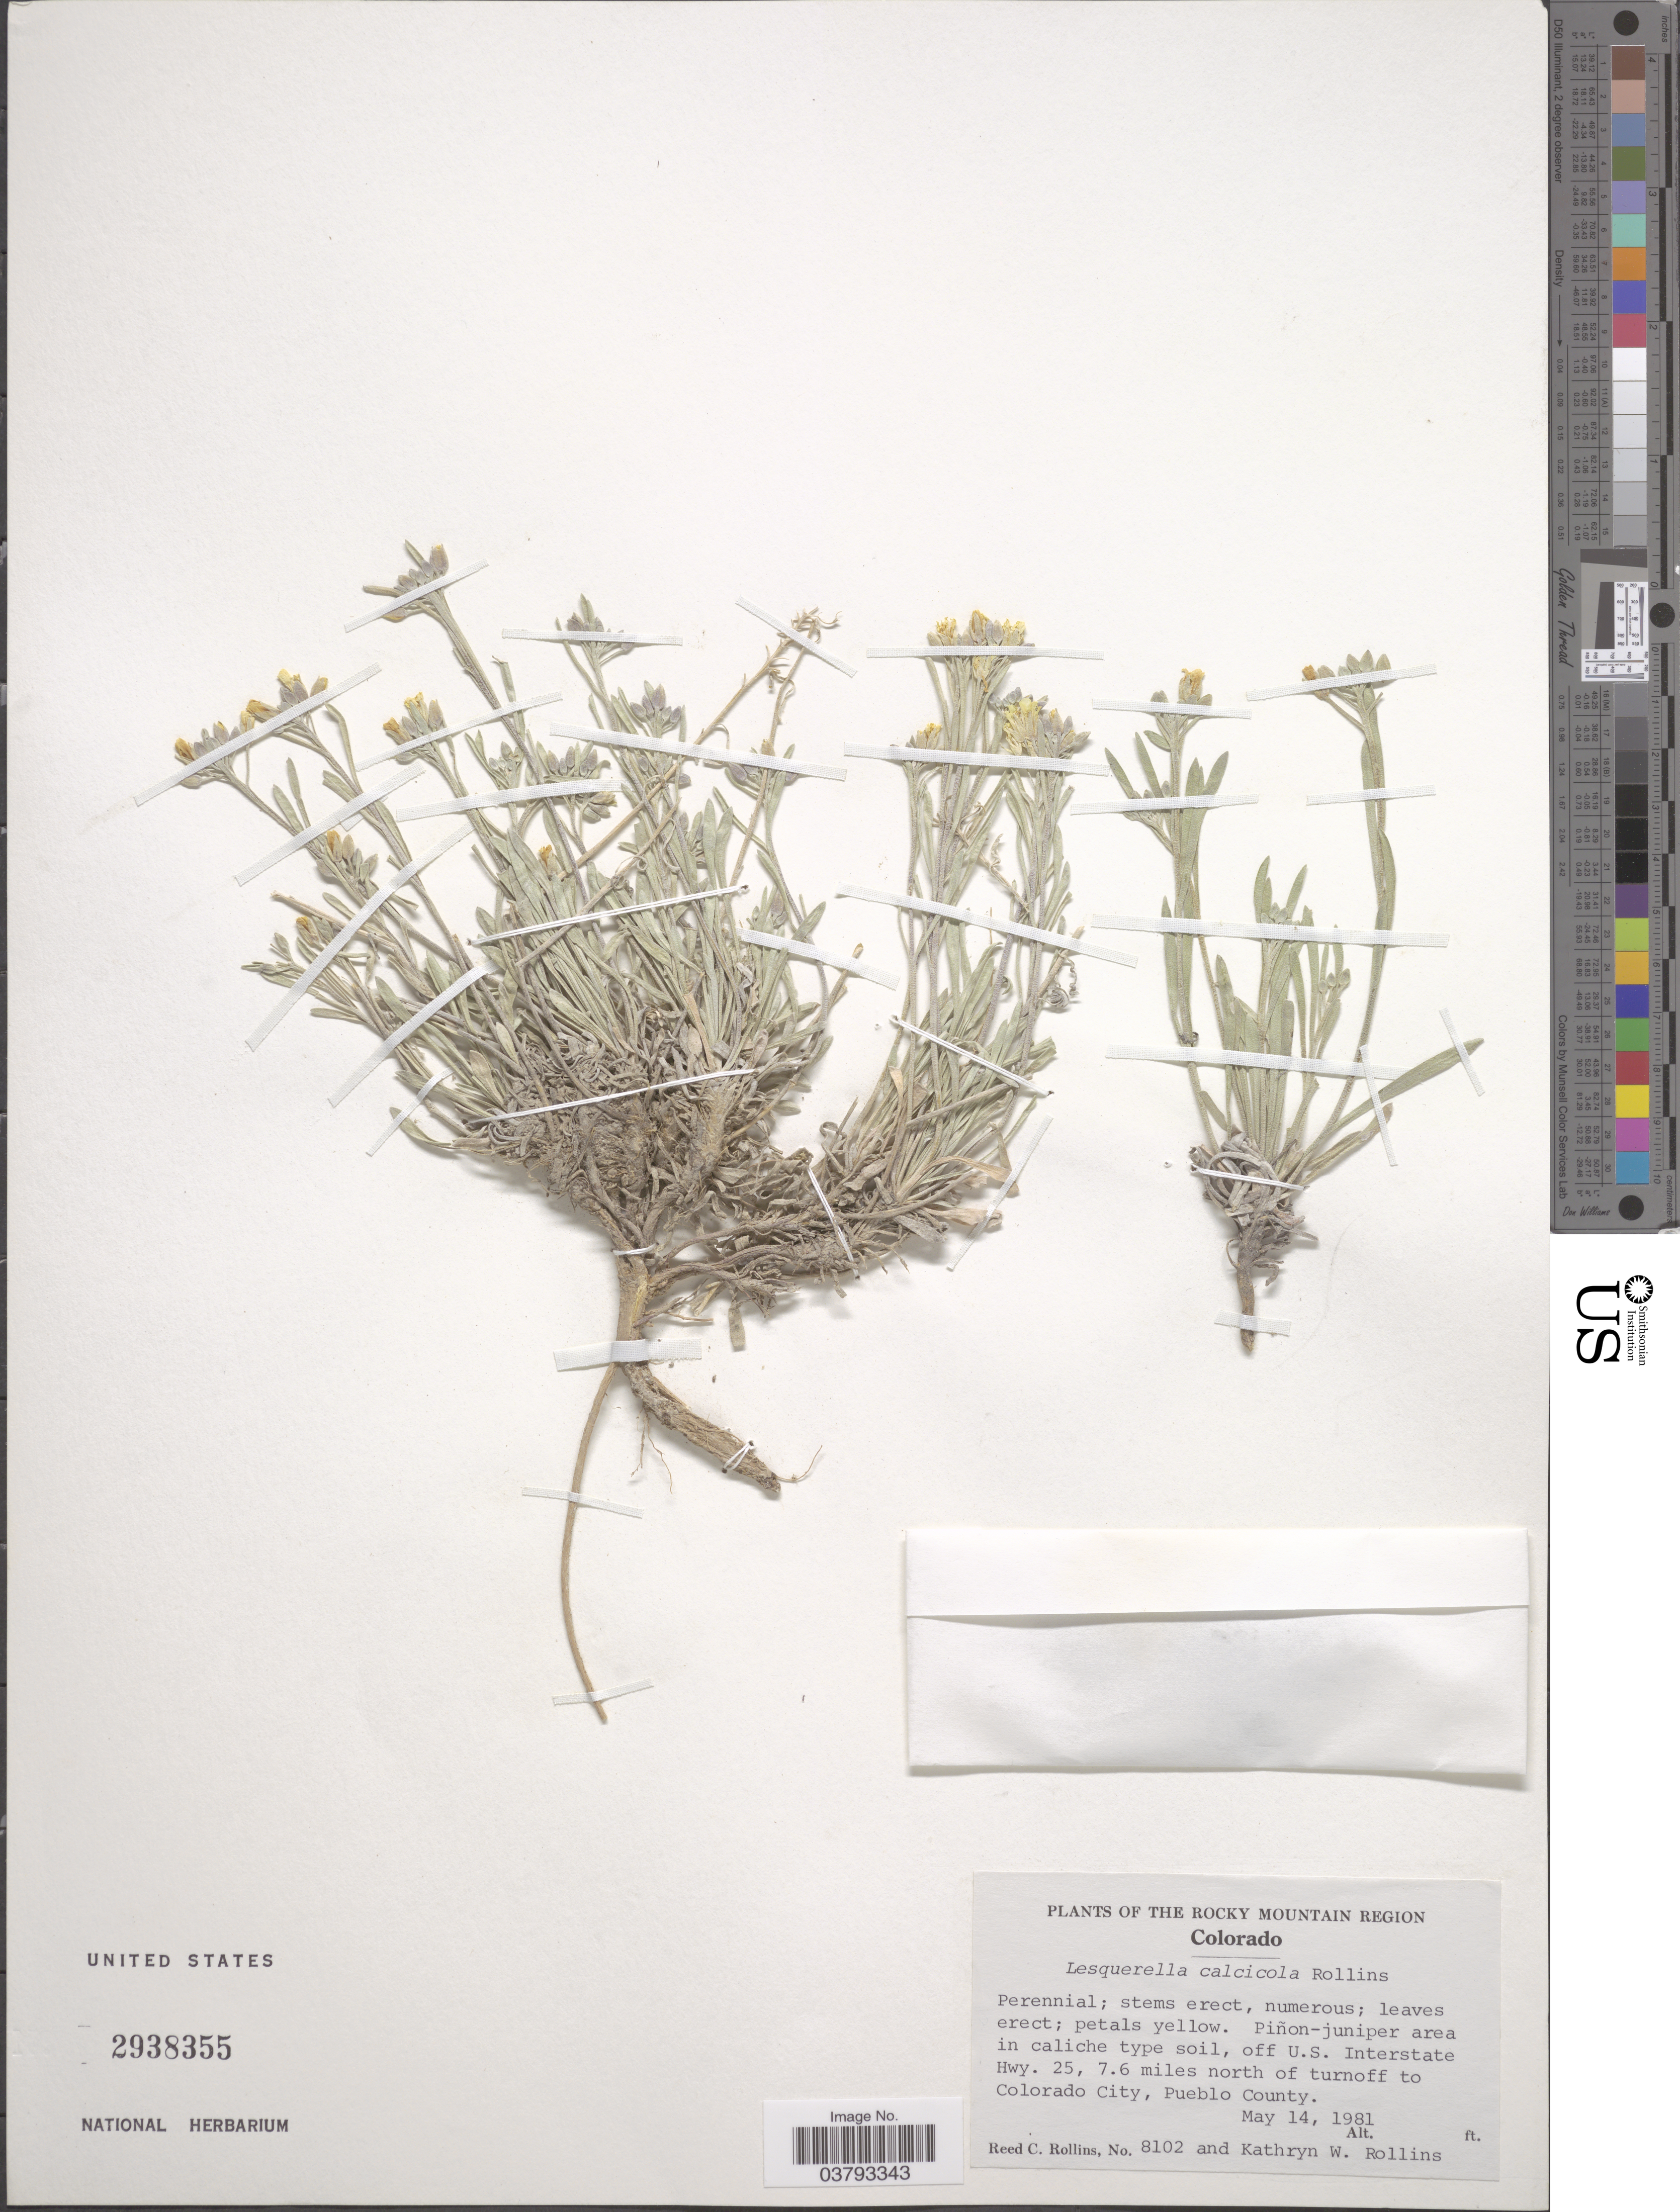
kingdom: Plantae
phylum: Tracheophyta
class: Magnoliopsida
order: Brassicales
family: Brassicaceae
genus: Lesquerella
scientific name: Lesquerella calcicola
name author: Rollins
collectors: R. C. Rollins & K. W. Rollins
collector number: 8102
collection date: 1981-05-14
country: United States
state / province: Colorado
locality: The Rocky Mountain Region. Off U.S. Interstate Hwy. 25, 7.6 miles north of turnoff to Colorado City, Pueblo County.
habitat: pinon-juniper area in caliche type soil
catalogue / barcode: US 2938355